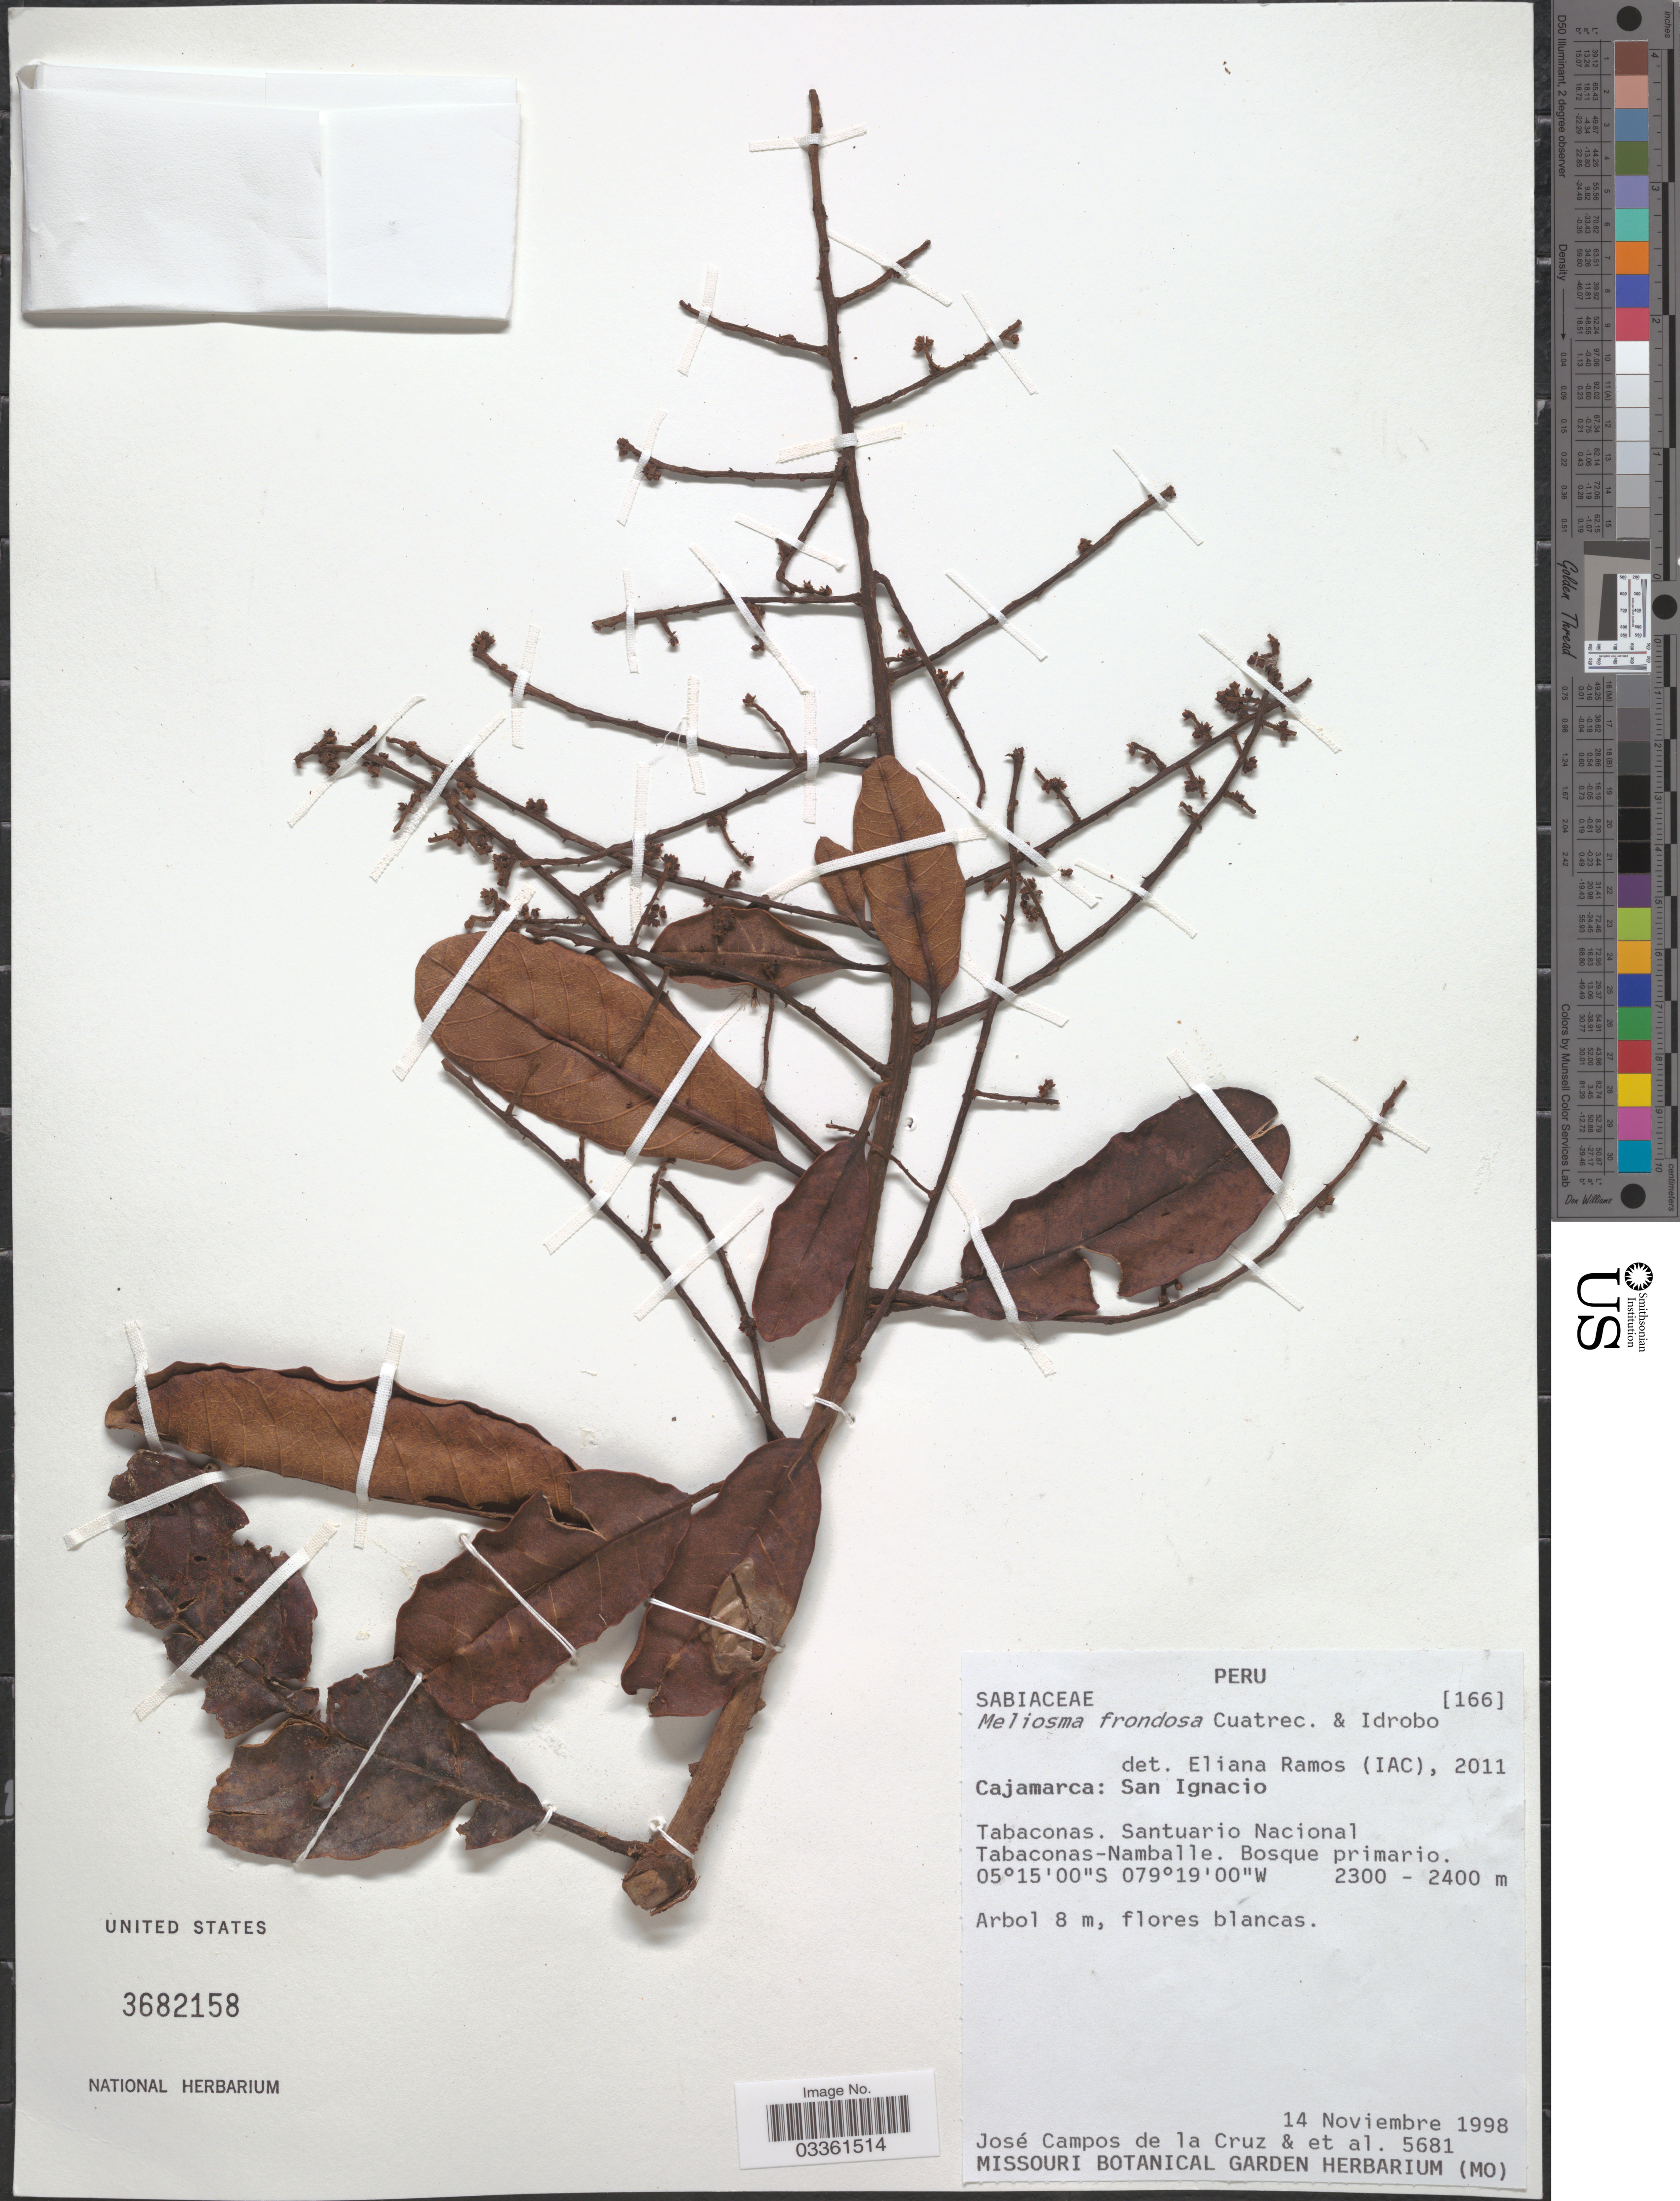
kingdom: Plantae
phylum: Tracheophyta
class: Magnoliopsida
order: Proteales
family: Sabiaceae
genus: Meliosma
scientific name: Meliosma frondosa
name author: Cuatrec. & Idrobo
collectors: J. Campos & et al.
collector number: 5681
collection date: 1998-11-14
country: Peru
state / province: Cajamarca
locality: San Ignacio. Tabaconas. Santuario National Tabaconas-Namballe.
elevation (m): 2300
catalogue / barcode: US 3682158